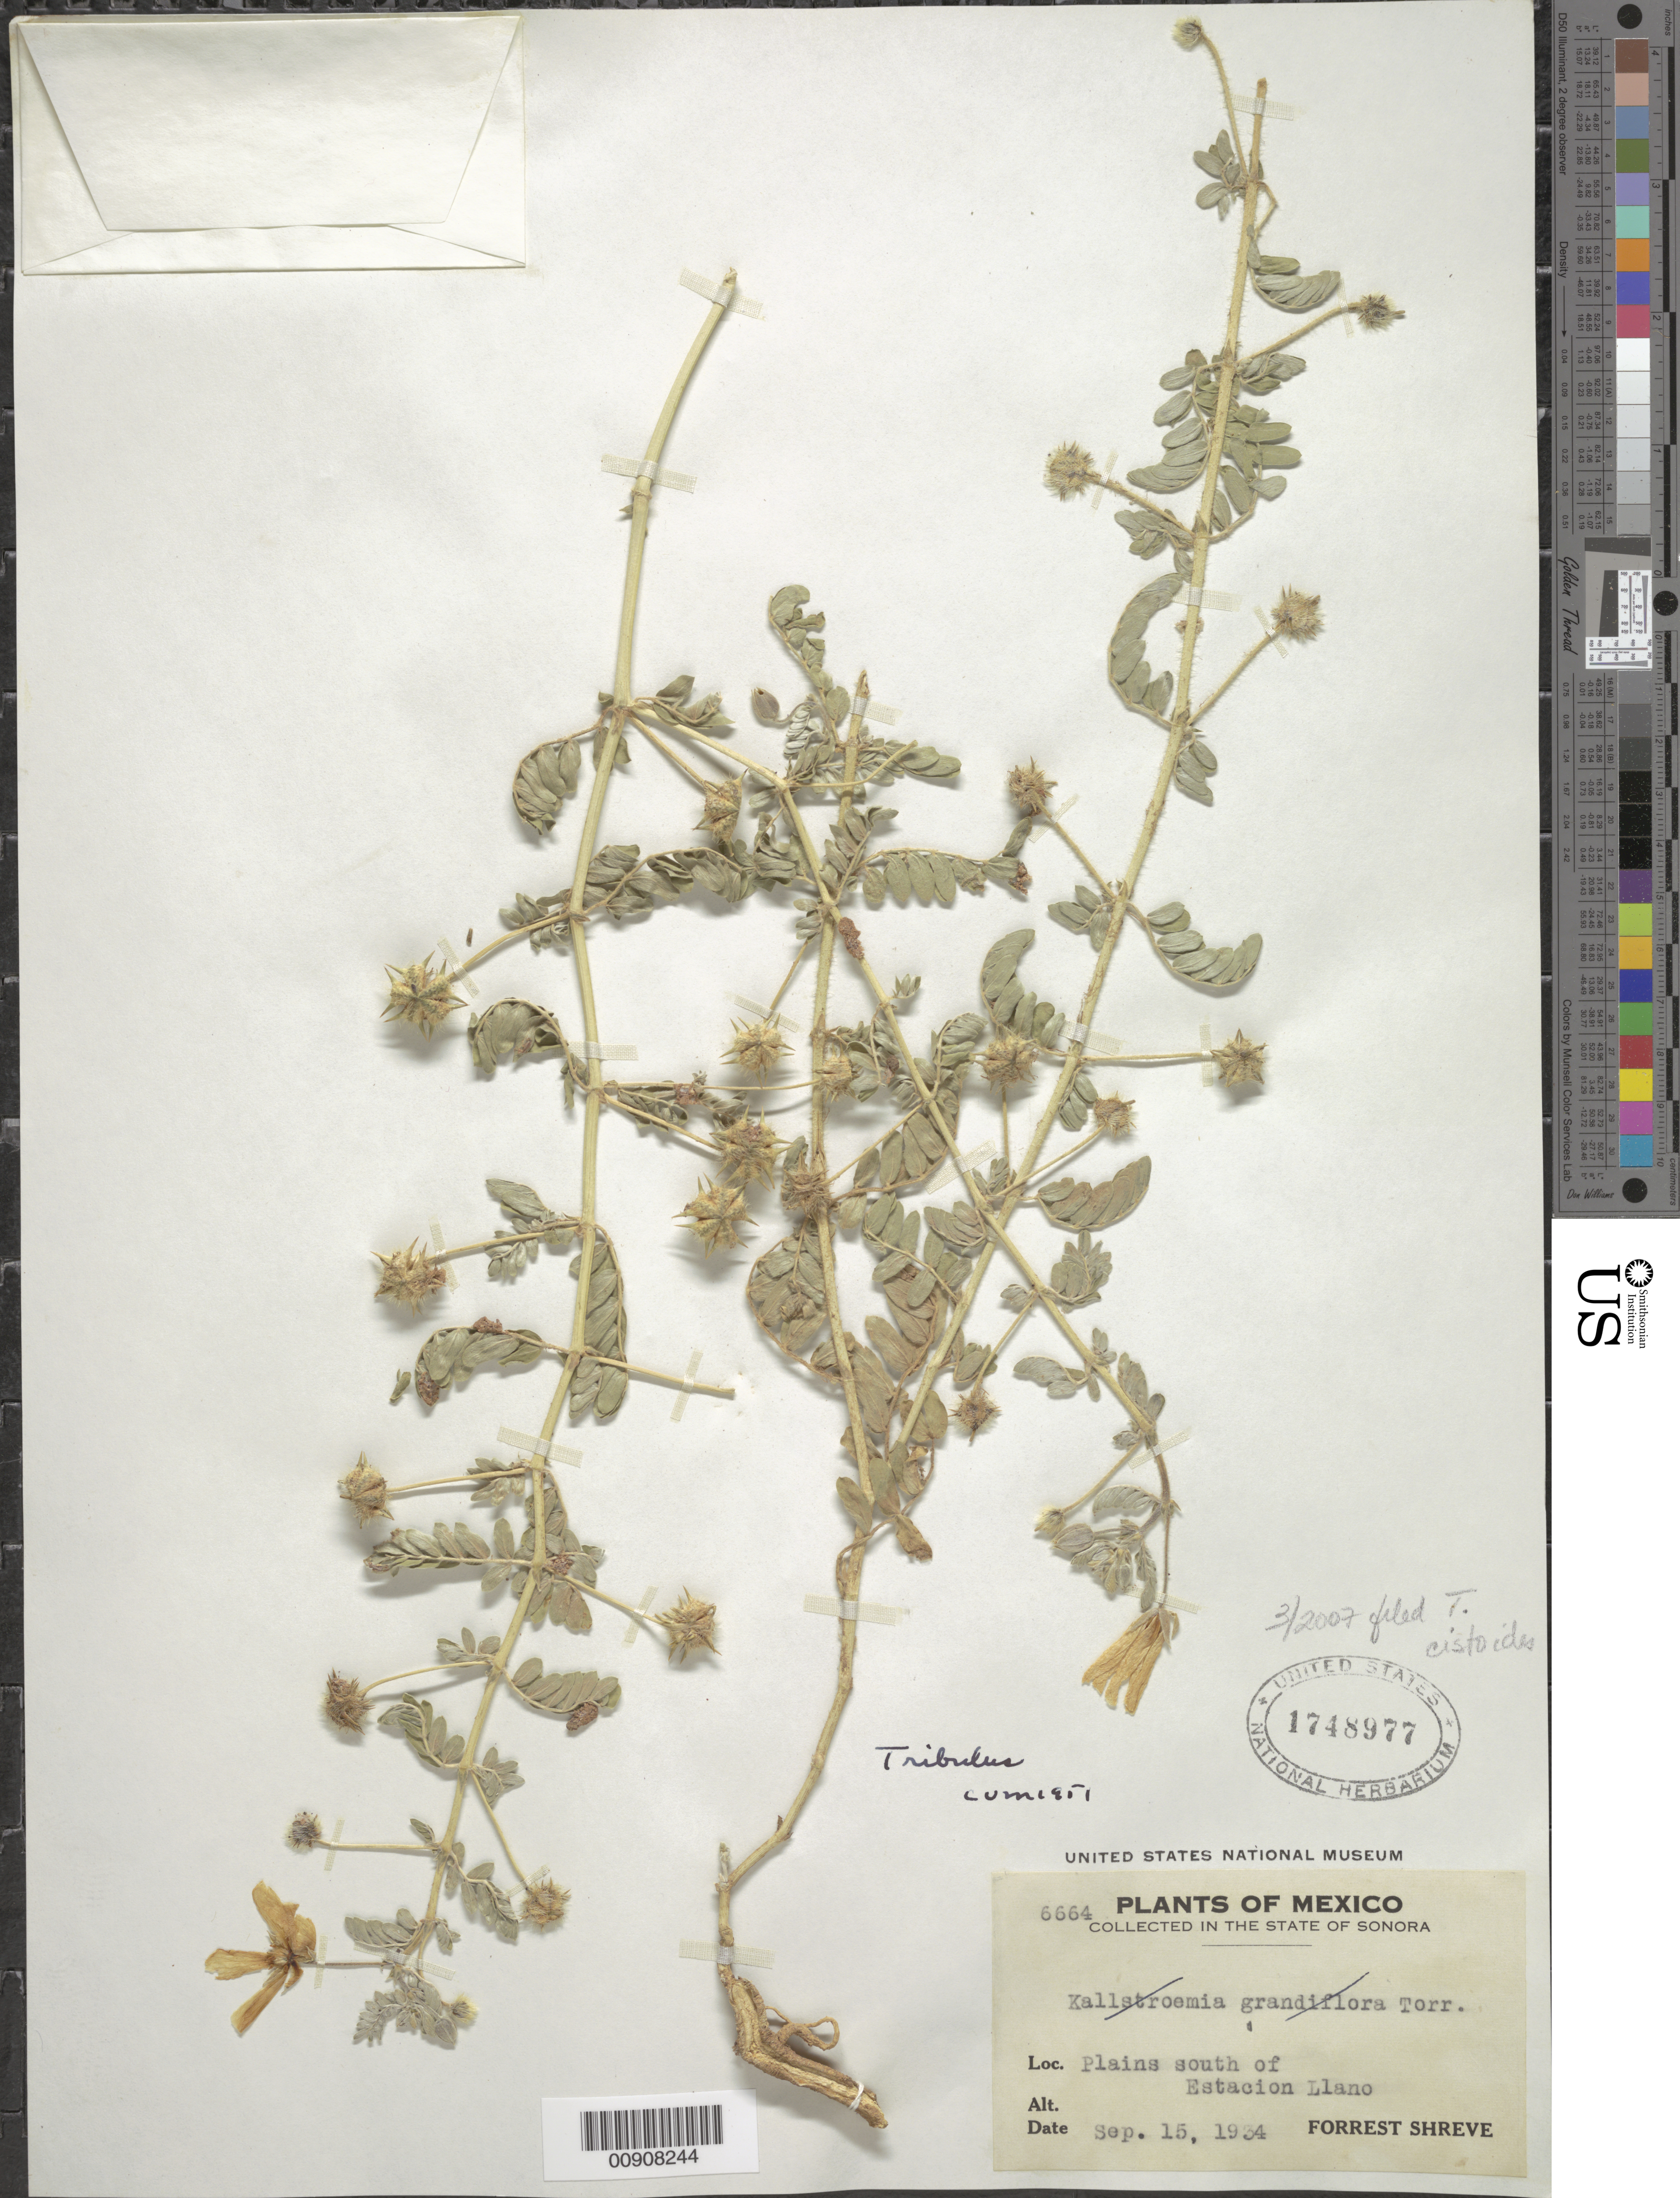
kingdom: Plantae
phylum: Tracheophyta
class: Magnoliopsida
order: Zygophyllales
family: Zygophyllaceae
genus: Tribulus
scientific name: Tribulus cistoides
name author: L.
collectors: F. Shreve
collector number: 6664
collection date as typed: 15 Sep 1934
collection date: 1934-09-15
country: Mexico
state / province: Sonora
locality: South of Estación Llano.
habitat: Plains.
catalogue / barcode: US 1748977